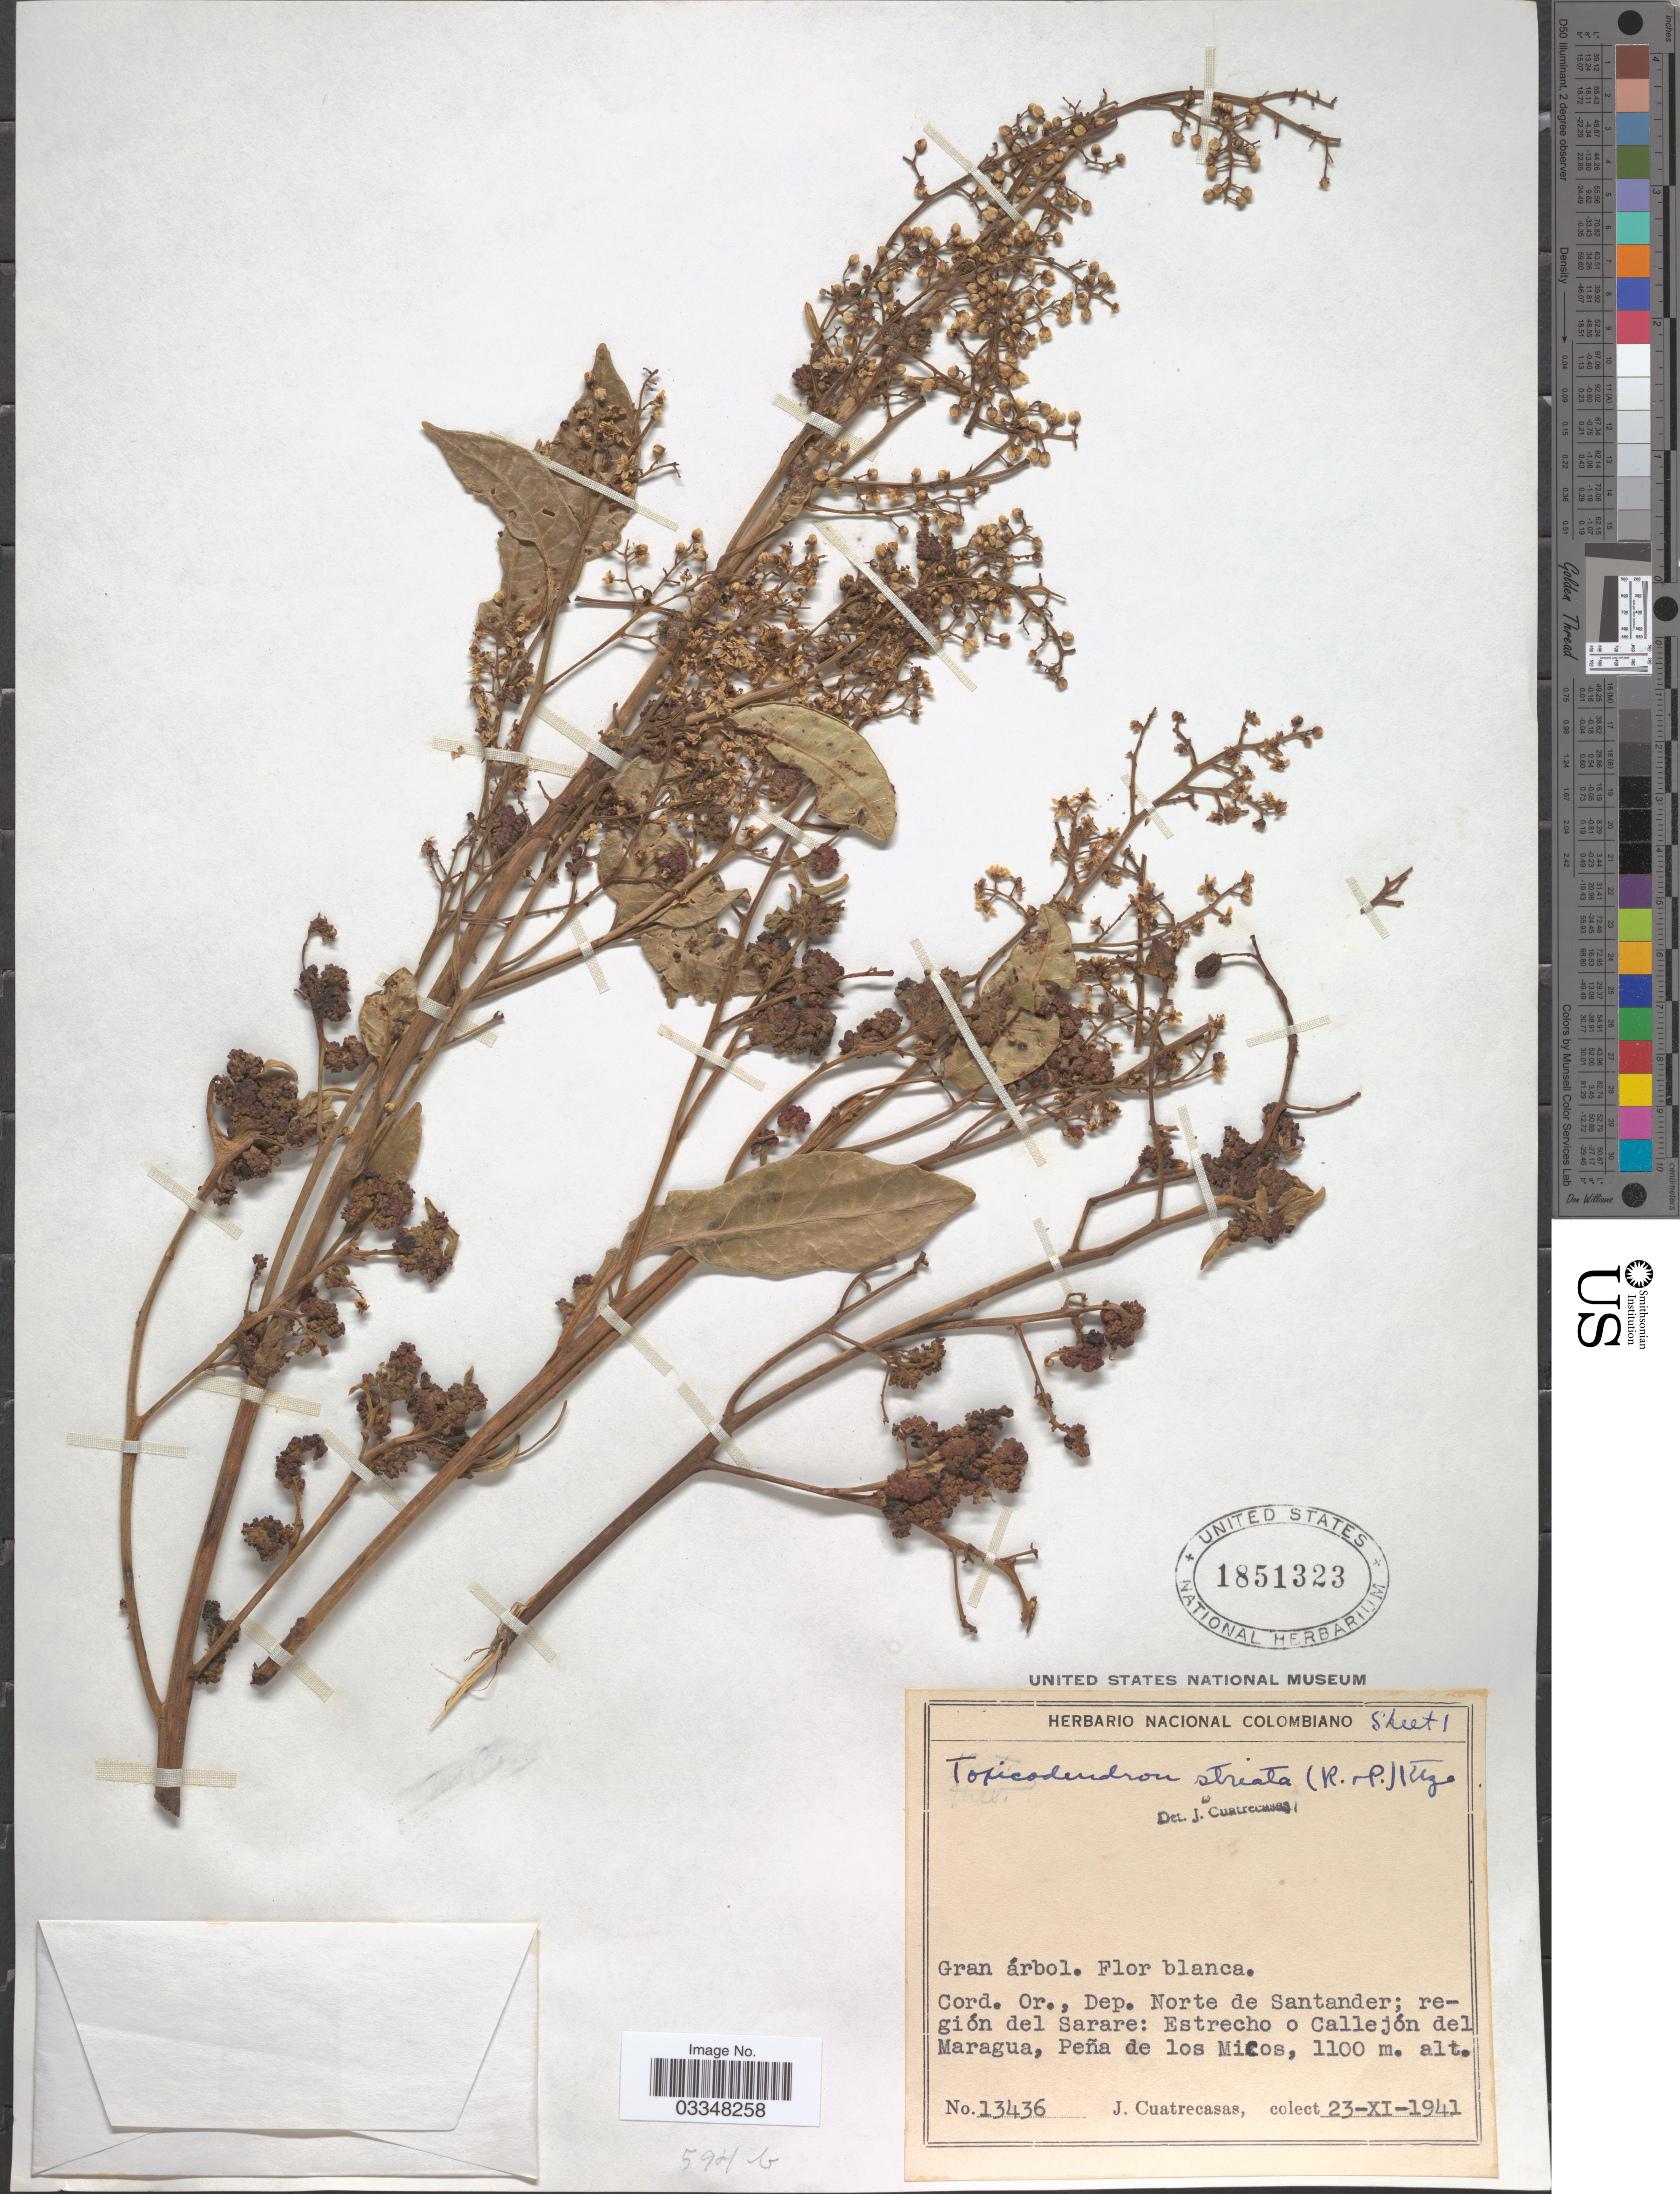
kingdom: Plantae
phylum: Tracheophyta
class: Magnoliopsida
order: Sapindales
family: Anacardiaceae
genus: Toxicodendron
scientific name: Toxicodendron striatum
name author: (Ruiz & Pav.) Kuntze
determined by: Mitchell, John D.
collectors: J. Cuatrecasas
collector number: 13436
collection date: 1941-11-23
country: Colombia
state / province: Norte de Santander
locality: Cord. Or. Dep. Norte de Santander; región del Sarare: Estrecho o Callejón del Maragua, Peña de los Micos.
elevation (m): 1100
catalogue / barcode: US 1851323